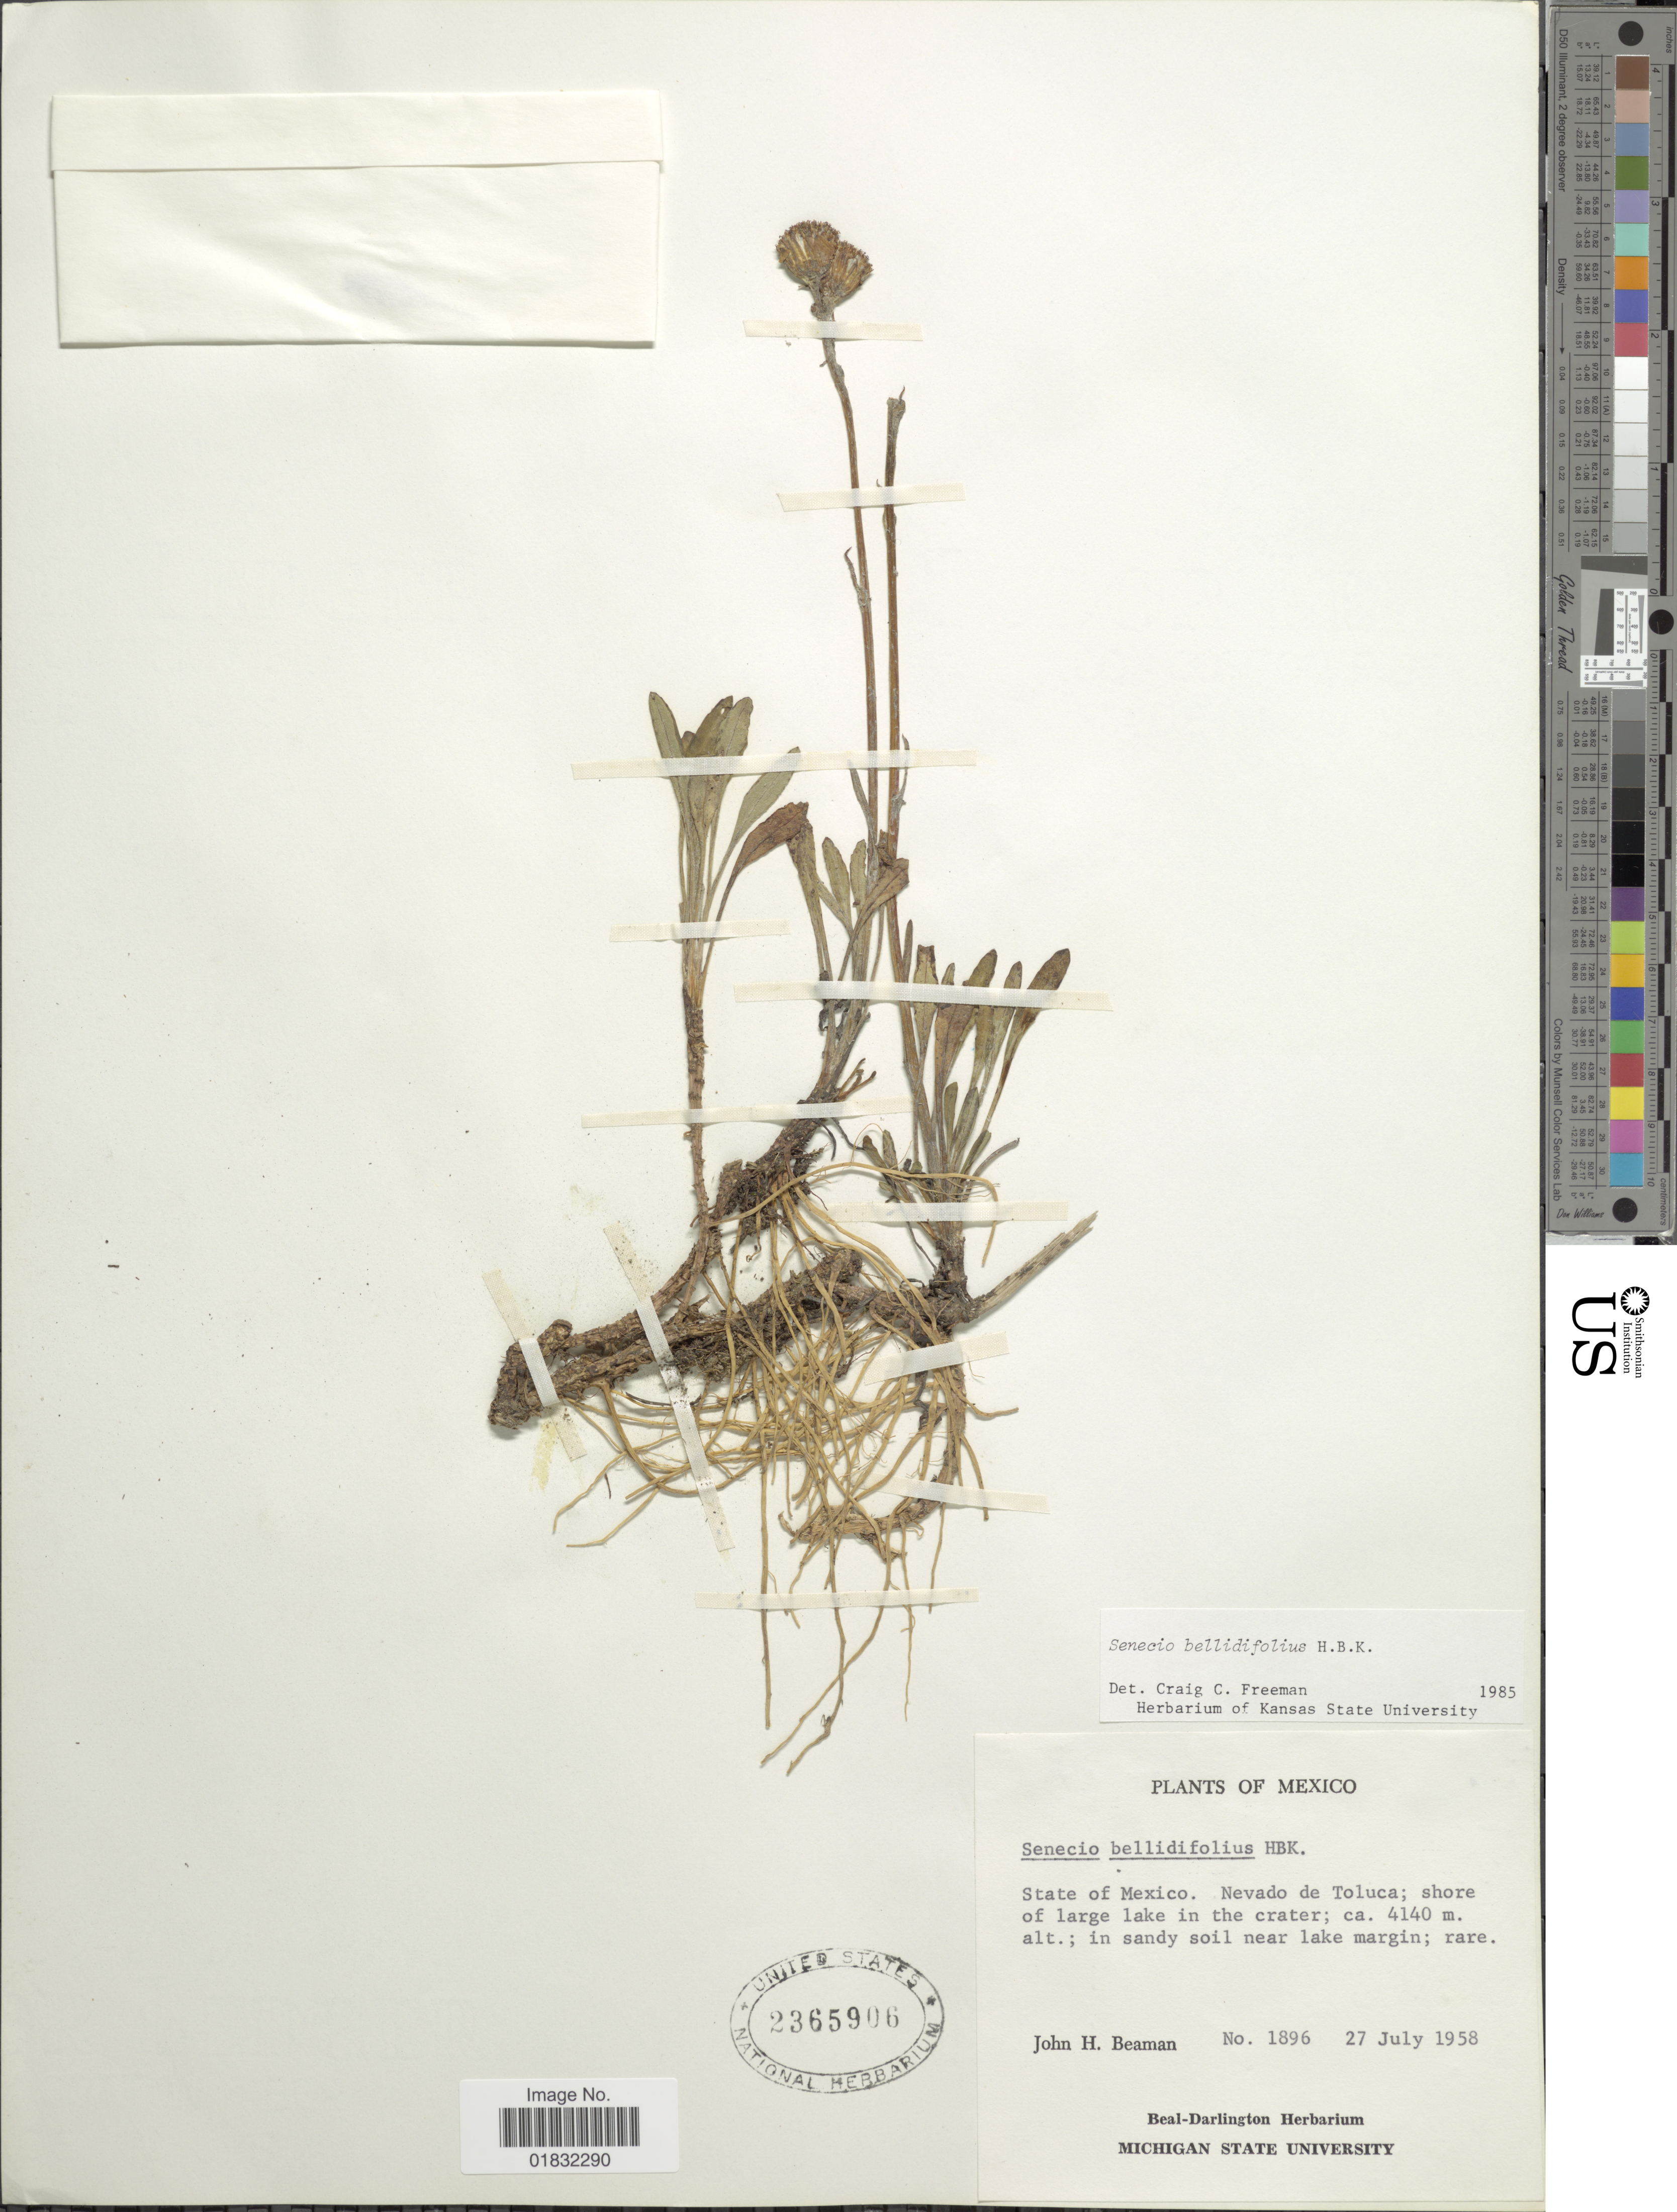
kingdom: Plantae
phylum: Tracheophyta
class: Magnoliopsida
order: Asterales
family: Asteraceae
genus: Packera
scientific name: Packera bellidifolia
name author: (Kunth) W.A. Weber & Á. Löve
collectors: J. H. Beaman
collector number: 1896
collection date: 1958-07-27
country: Mexico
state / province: México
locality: Nevado de Toluca; shore of large lake in the crater; in sandy soil near lake margin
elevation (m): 4140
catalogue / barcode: US 2365906